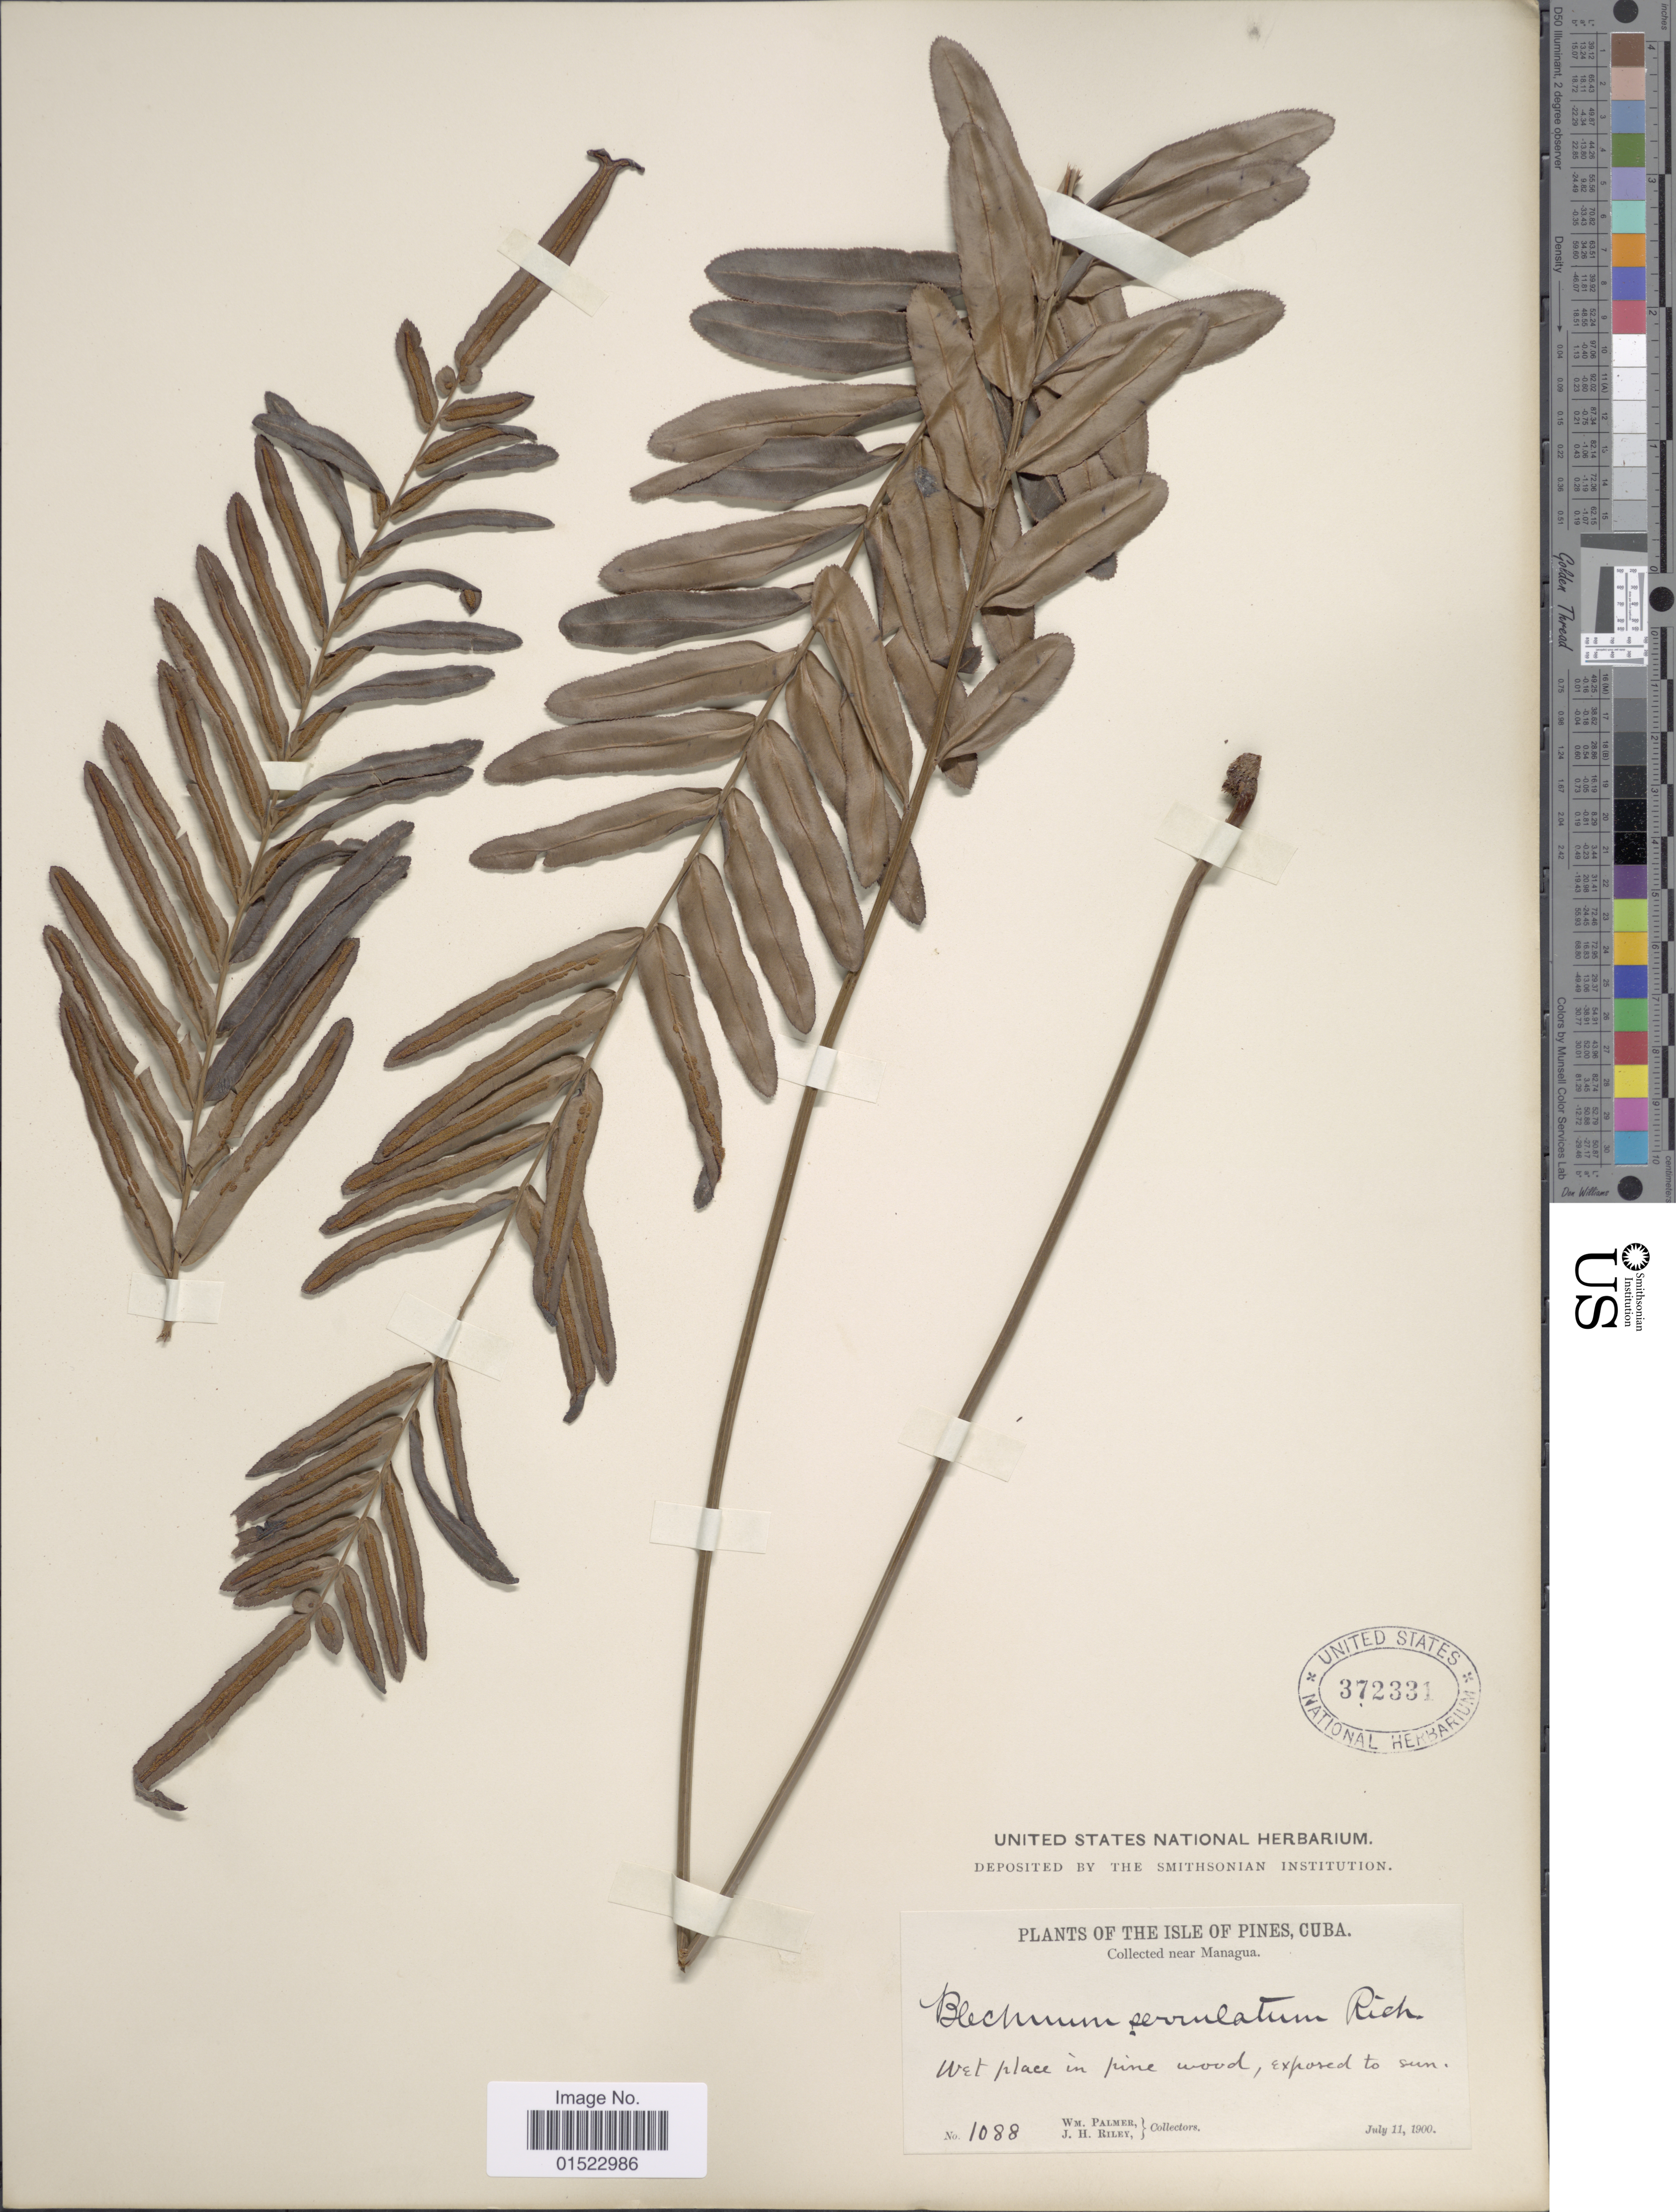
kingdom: Plantae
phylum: Tracheophyta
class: Polypodiopsida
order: Polypodiales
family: Blechnaceae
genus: Telmatoblechnum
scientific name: Telmatoblechnum serrulatum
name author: (Rich.) Perrie et al.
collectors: W. Palmer & J. H. Riley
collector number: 1088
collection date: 1900-07-11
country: Cuba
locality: Isle of Pines, near Managua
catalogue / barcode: US 372331